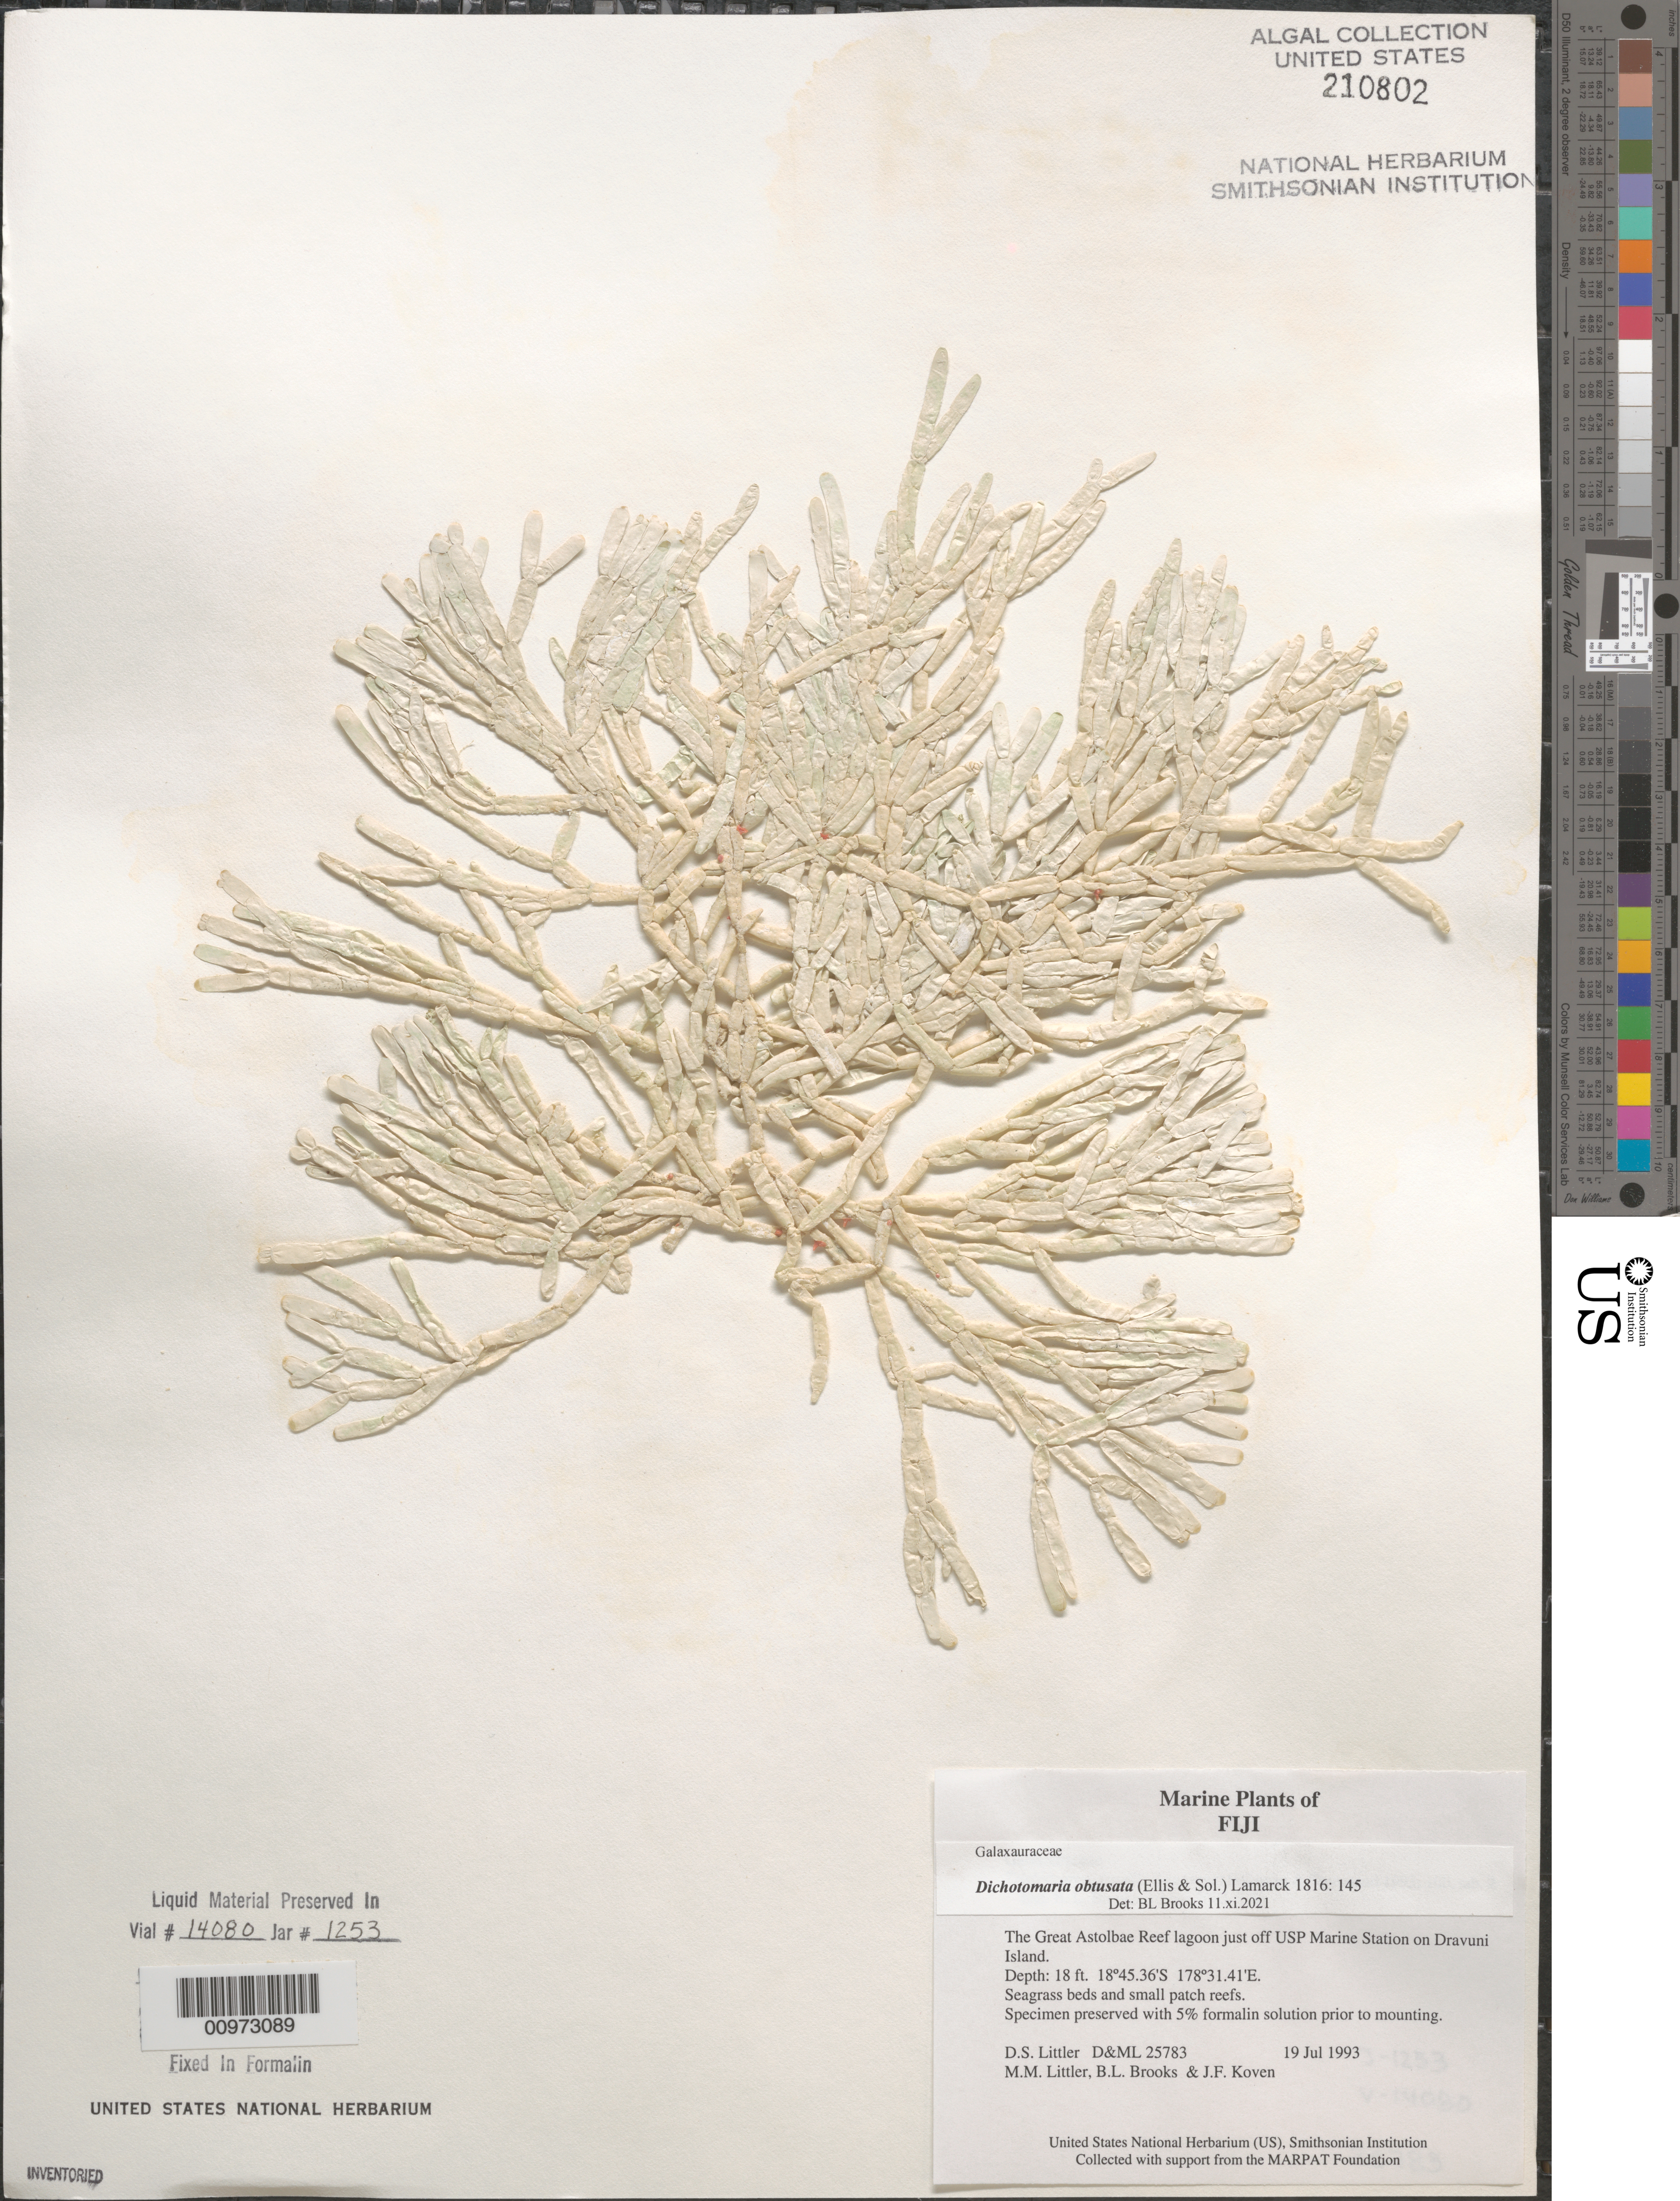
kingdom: Plantae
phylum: Rhodophyta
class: Florideophyceae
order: Nemaliales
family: Galaxauraceae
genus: Dichotomaria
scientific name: Dichotomaria obtusata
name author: (Ellis & Sol.) Lam.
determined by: Brooks, B. L., (BOT), Smithsonian Institution - National Museum of Natural History (UNITED STATES)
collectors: D. S. Littler, M. M. Littler, B. Brooks & J. Koven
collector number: D&ML 25783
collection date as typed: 19 Jul 1993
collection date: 1993-07-19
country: Fiji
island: Dravuni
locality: Great Astrolabe Reef lagoon just off USP Marine Station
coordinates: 18 45.36'S, 178 31.41'E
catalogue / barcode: US 210802